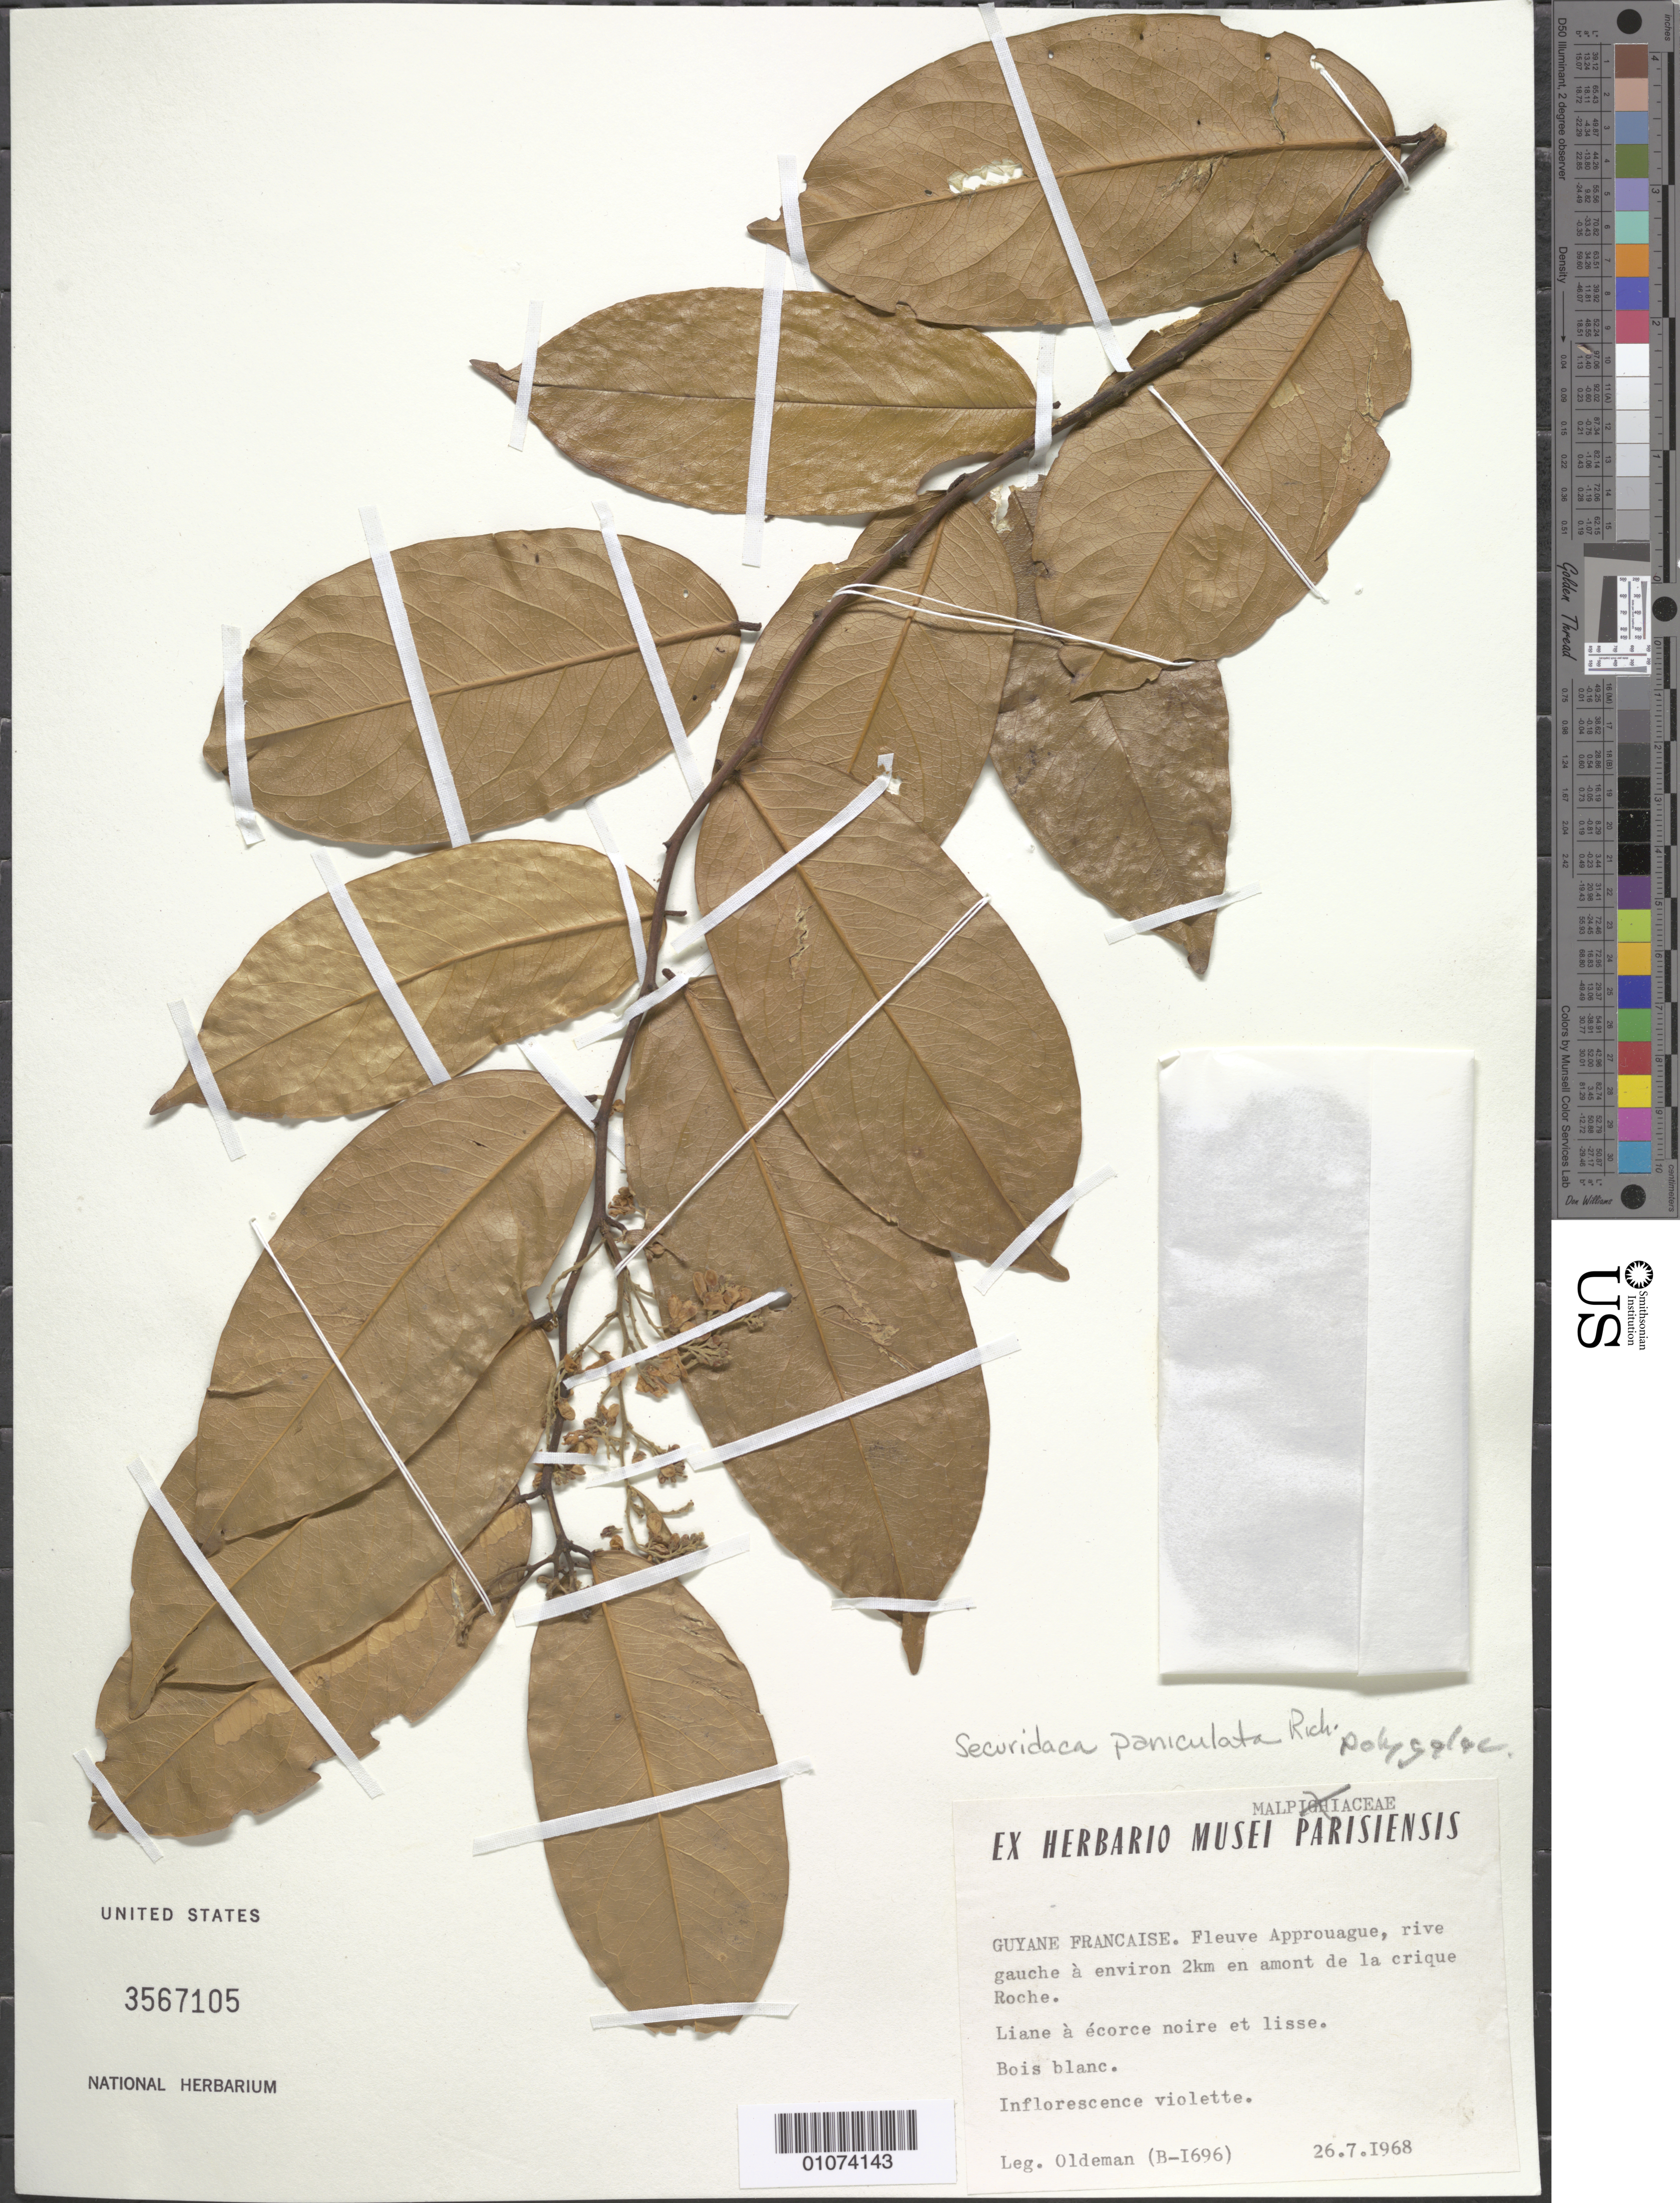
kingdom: Plantae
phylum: Tracheophyta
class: Magnoliopsida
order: Fabales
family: Polygalaceae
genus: Securidaca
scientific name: Securidaca paniculata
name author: Rich.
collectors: R. Oldeman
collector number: B 1696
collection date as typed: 26-Jul-68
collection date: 1968-07-26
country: French Guiana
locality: Approuague R., rive gauche a environ 2km en amont de la crique Roche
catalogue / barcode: US 3567105